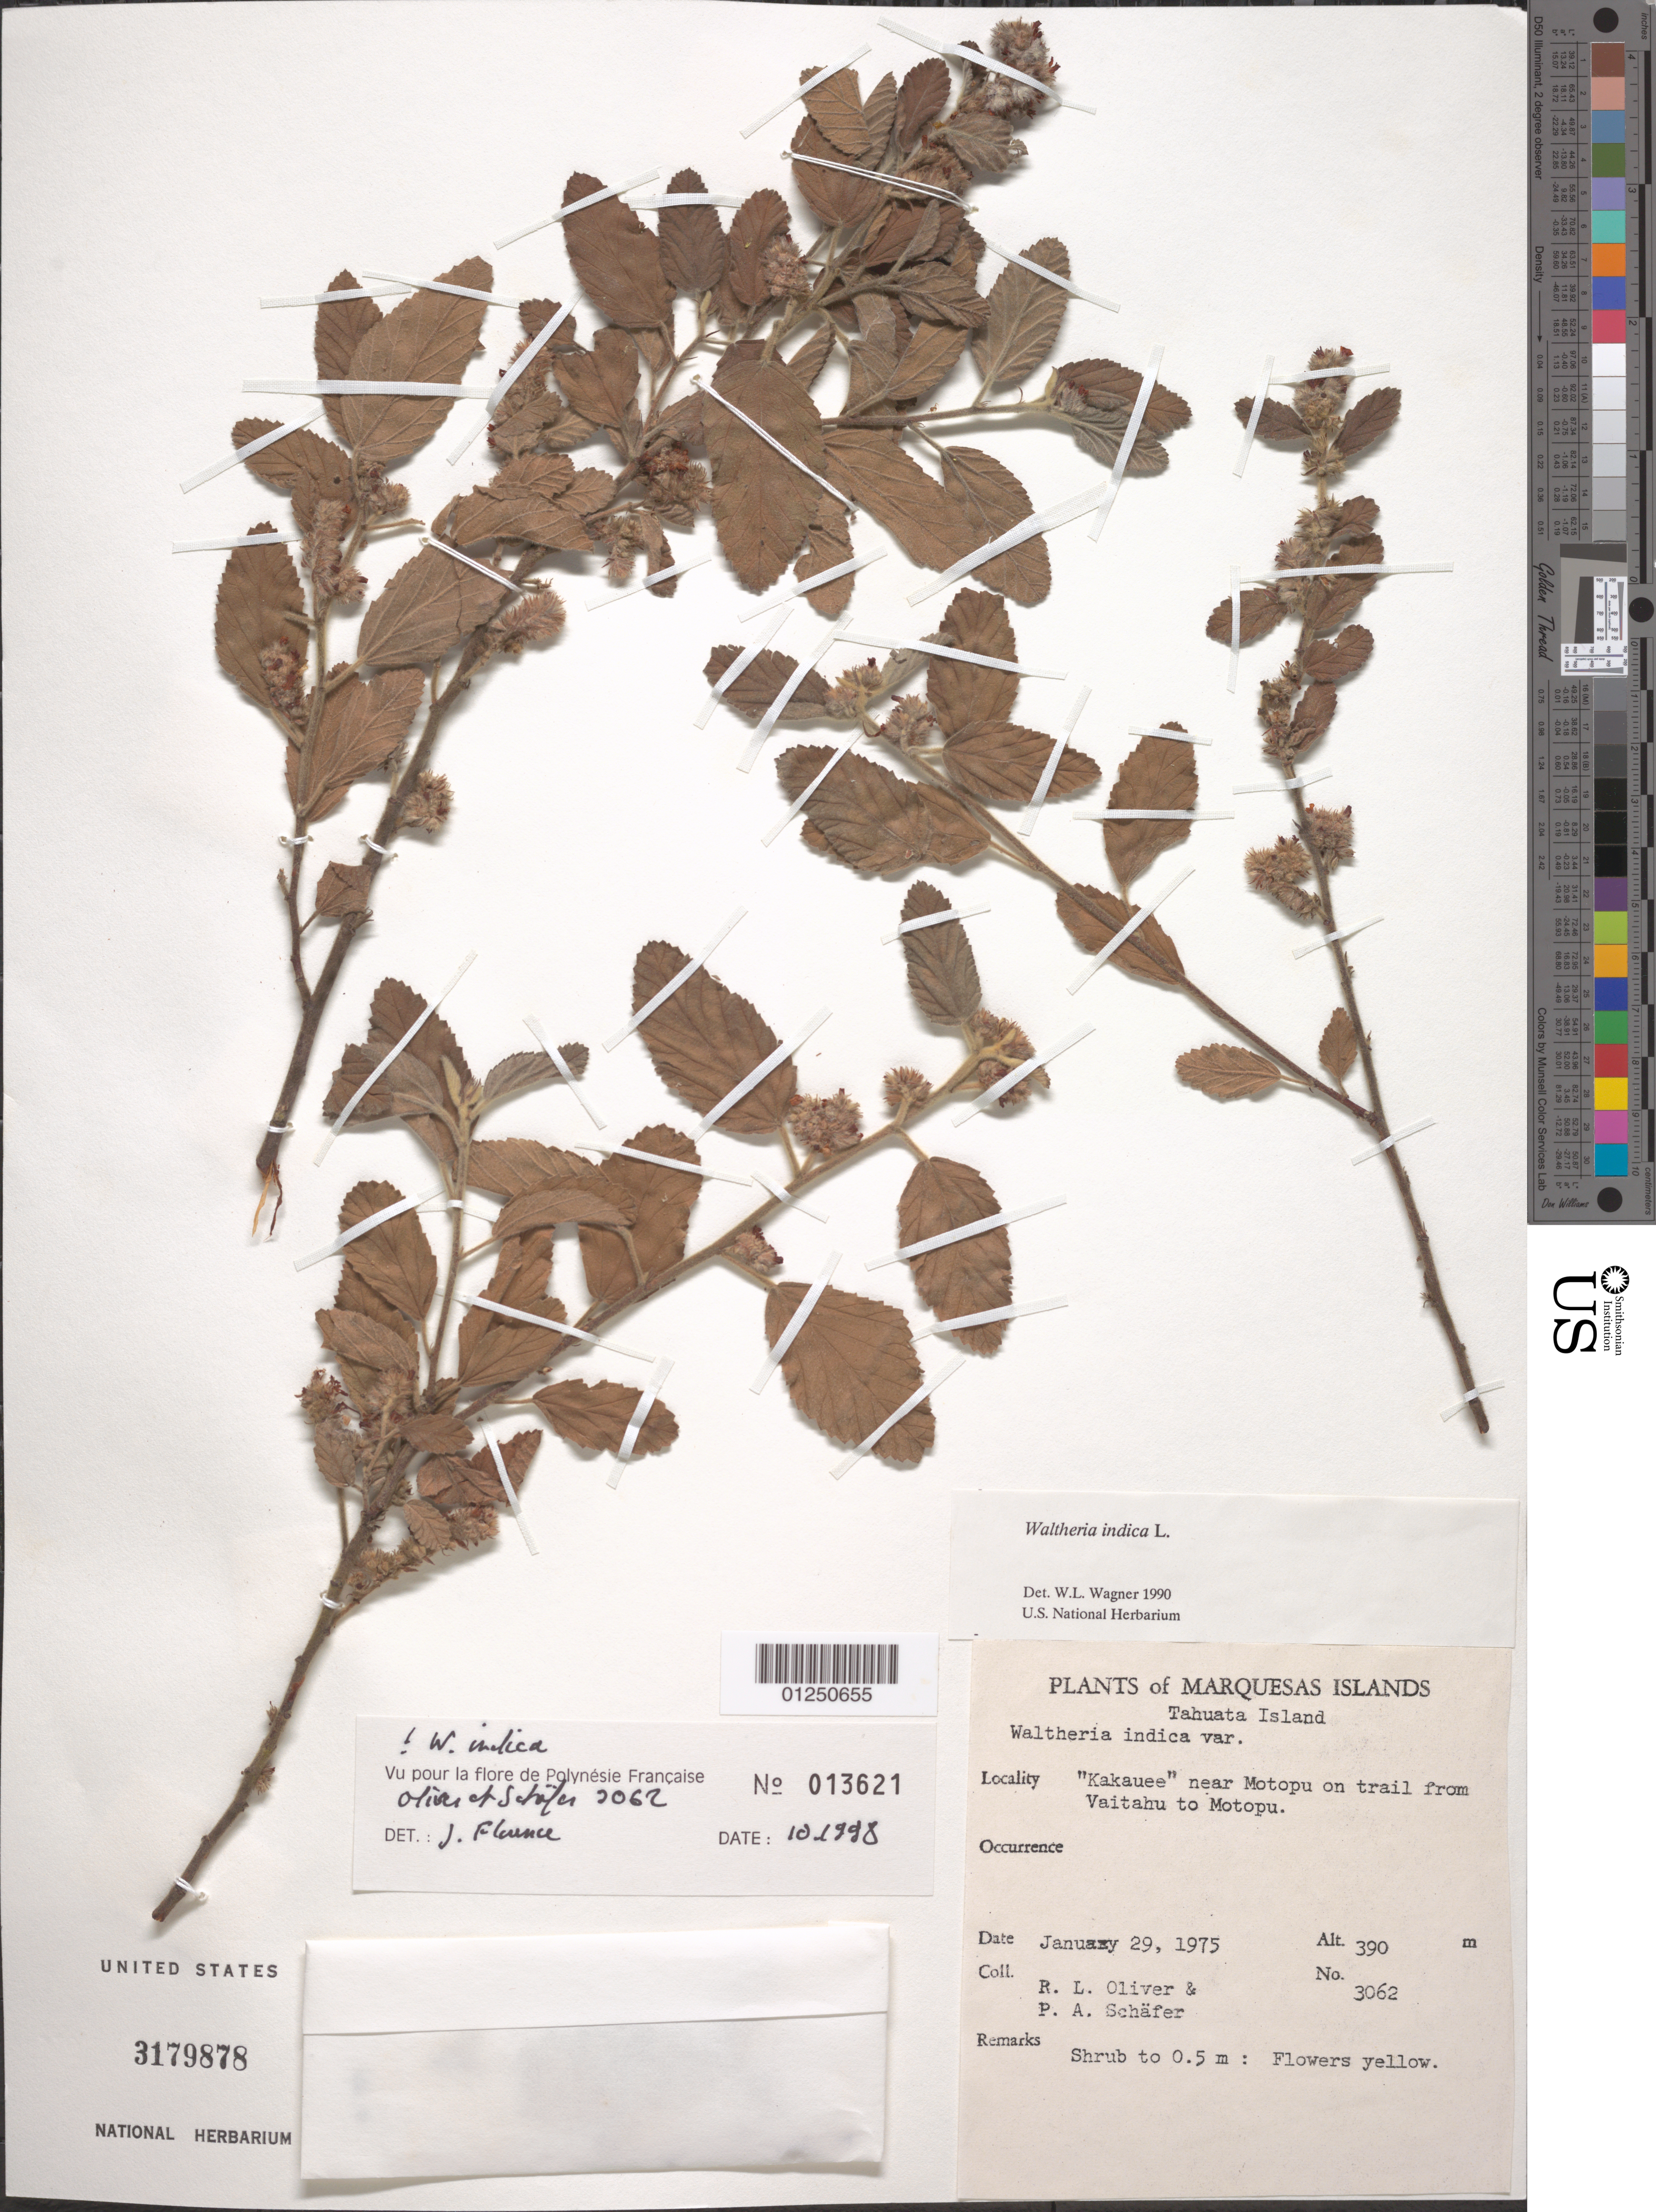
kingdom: Plantae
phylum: Tracheophyta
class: Magnoliopsida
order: Malvales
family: Malvaceae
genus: Waltheria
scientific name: Waltheria indica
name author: L.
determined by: Wagner, W. L., (BOT), Smithsonian Institution - National Museum of Natural History (UNITED STATES)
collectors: R. L. Oliver & P. A. Schäfer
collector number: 3062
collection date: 1975-01-29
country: French Polynesia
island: Tahuata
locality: "Kakauee" near Motopu on trail from Vaitahu to Motopu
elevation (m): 390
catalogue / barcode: US 3179878